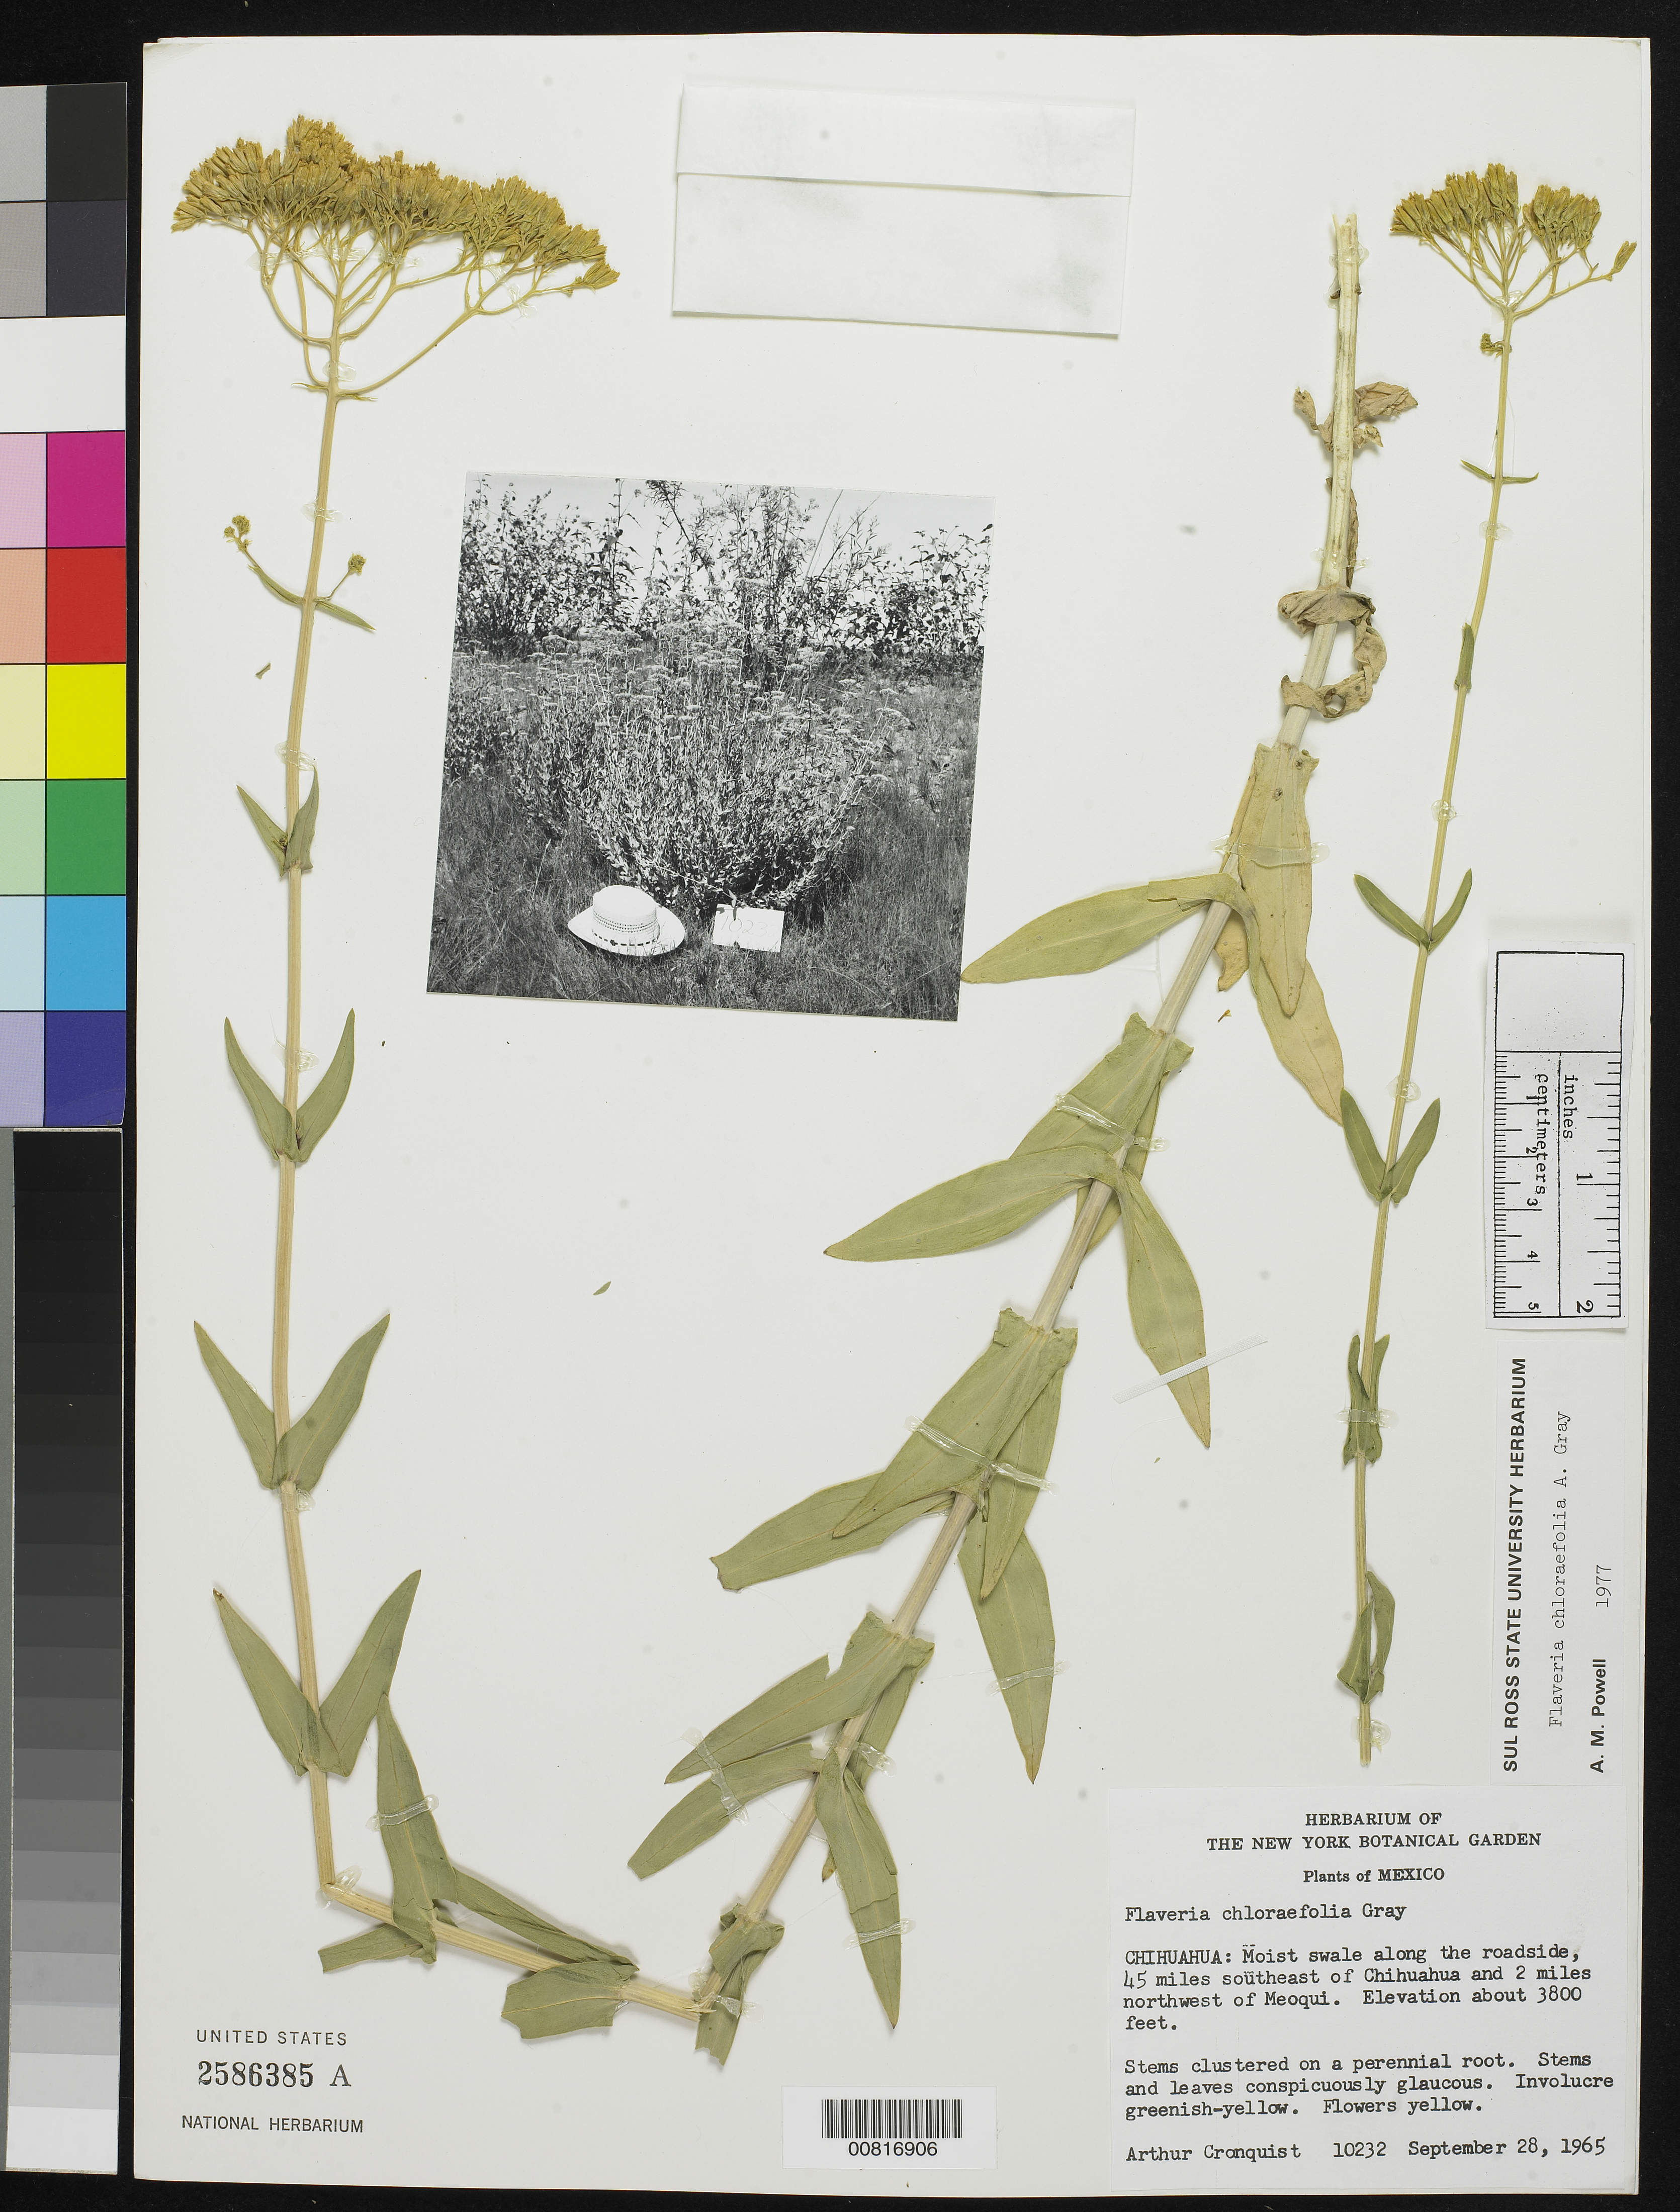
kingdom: Plantae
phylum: Tracheophyta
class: Magnoliopsida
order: Asterales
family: Asteraceae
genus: Flaveria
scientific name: Flaveria chloraefolia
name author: A. Gray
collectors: A. J. Cronquist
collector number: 10232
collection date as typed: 28 Sep 1965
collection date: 1965-09-28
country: Mexico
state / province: Chihuahua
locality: Along roadside, 45 miles southeast of Chihuahua and 2 miles northwest of Meoqui.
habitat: Moist swale.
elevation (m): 1158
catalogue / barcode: US 2586385A